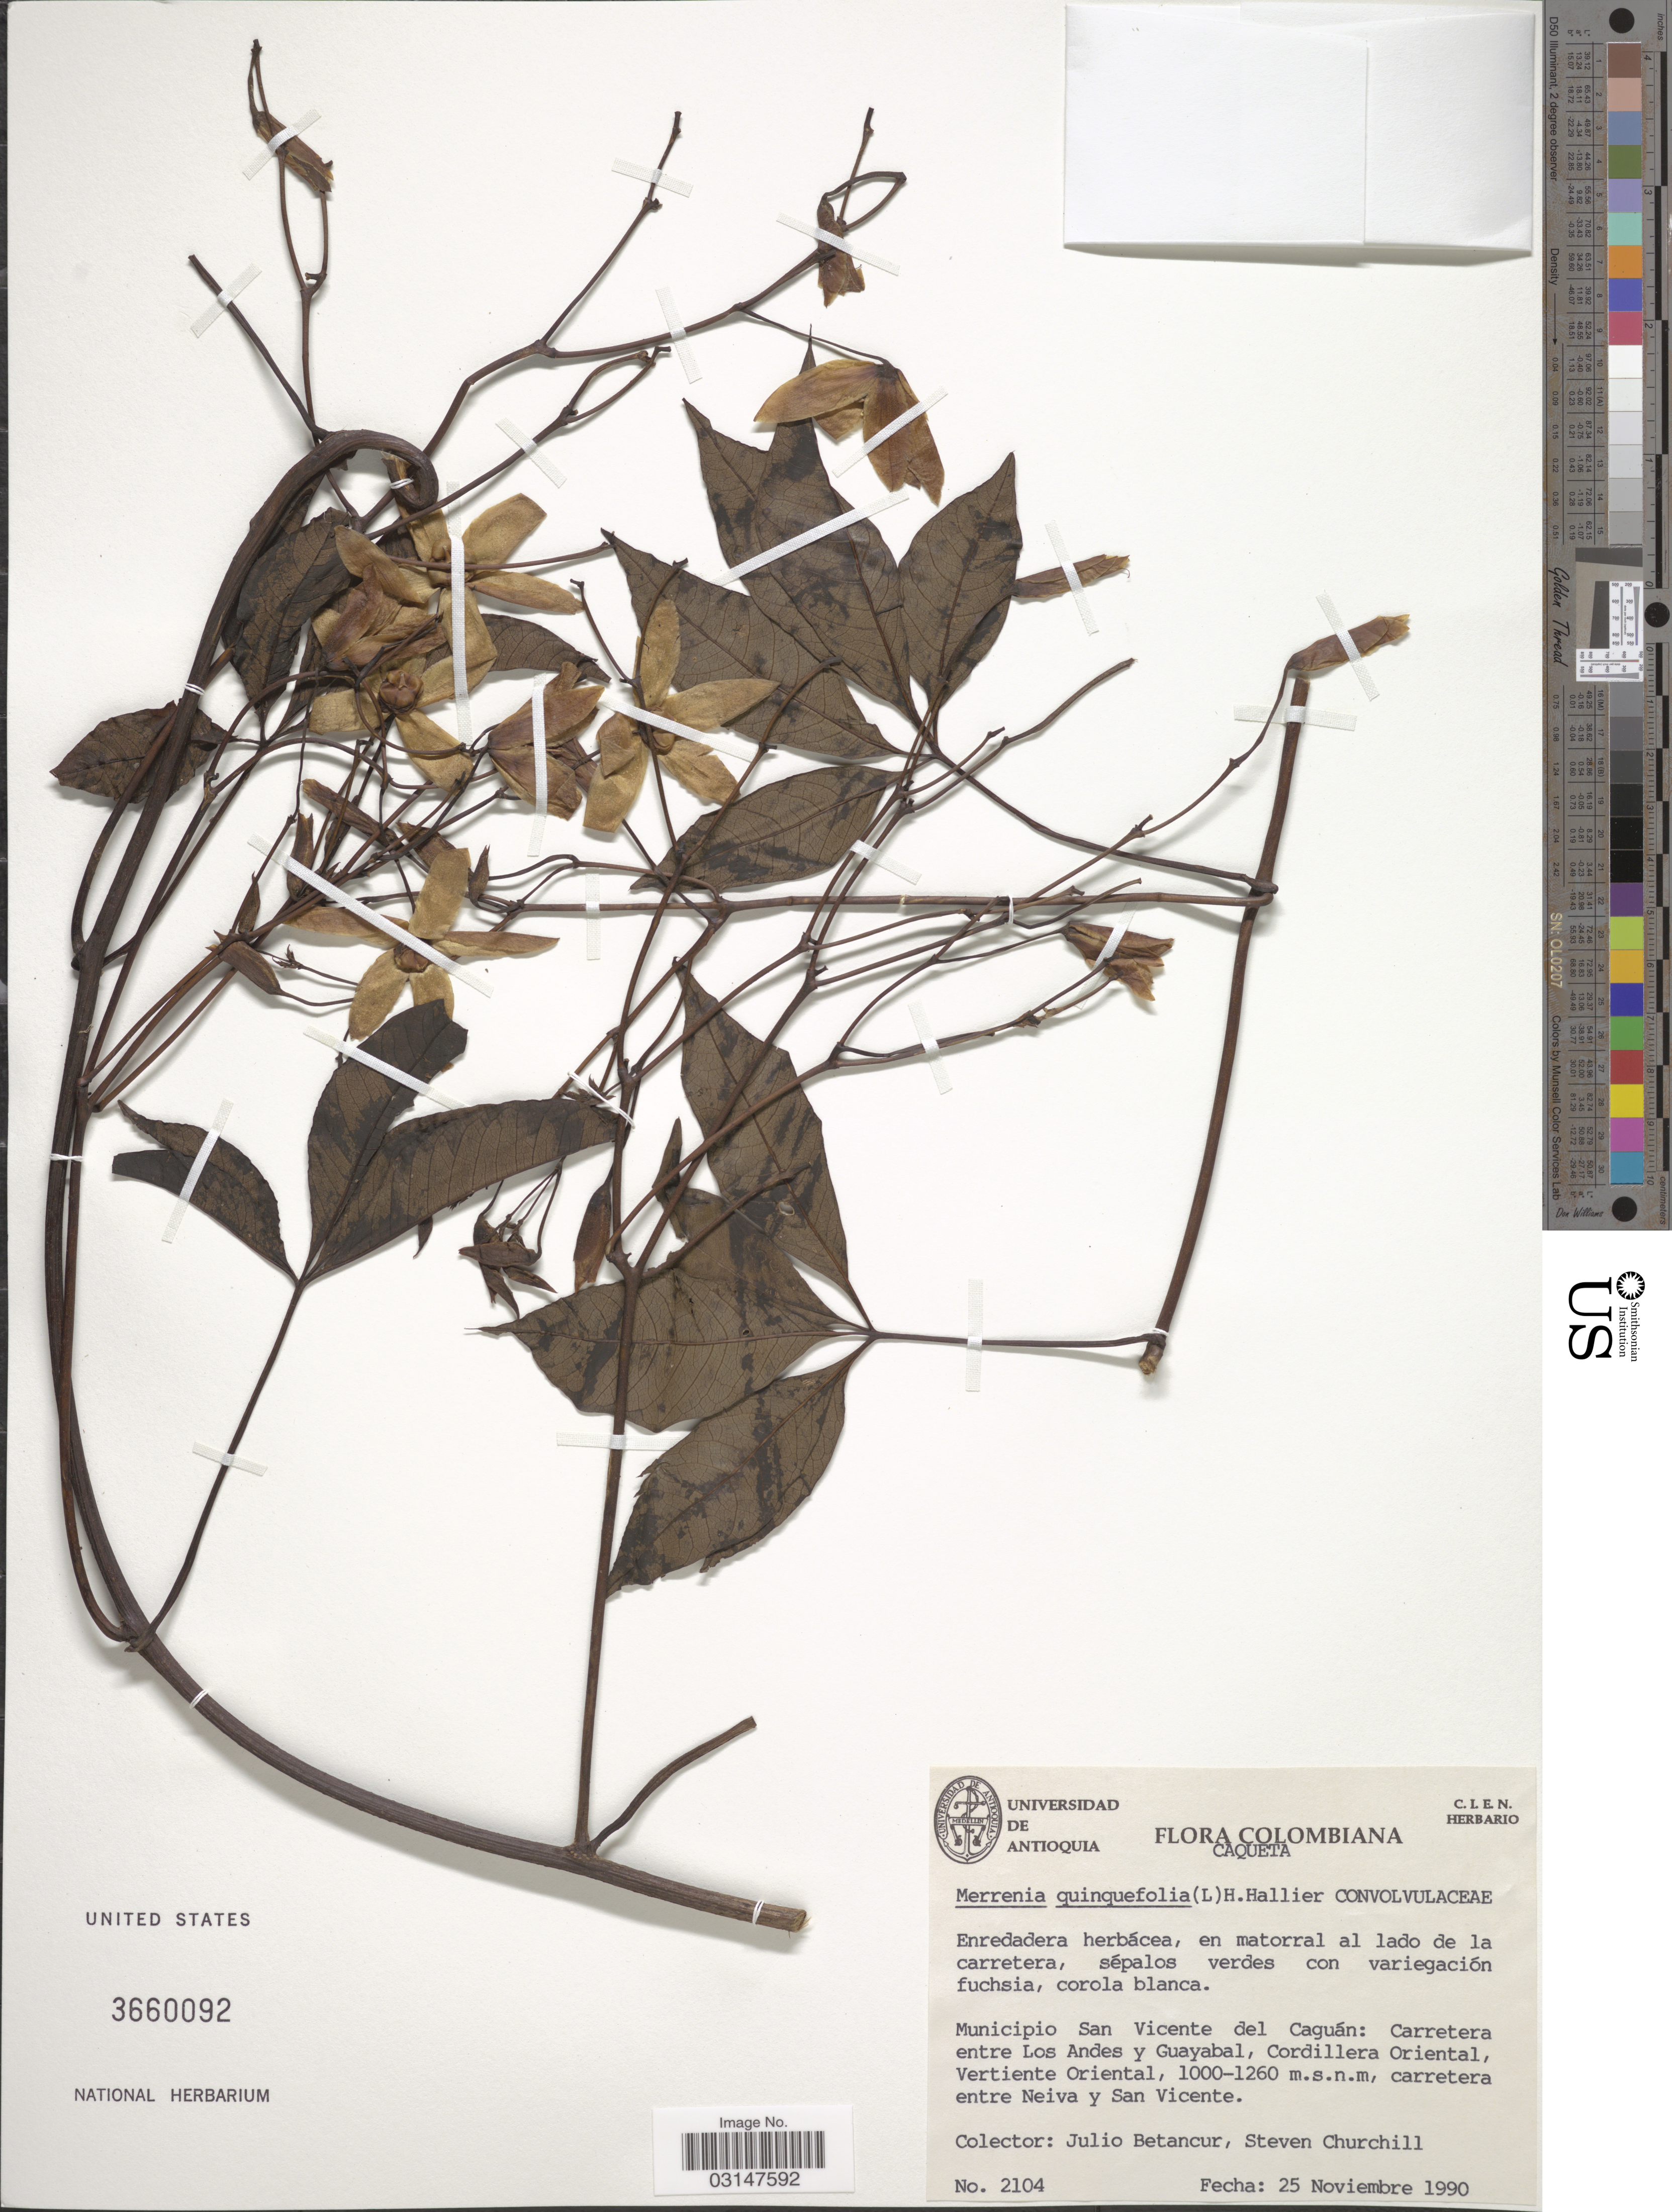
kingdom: Plantae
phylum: Tracheophyta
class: Magnoliopsida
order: Solanales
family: Convolvulaceae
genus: Distimake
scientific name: Distimake macrocalyx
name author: (Ruiz & Pav.) A. R. Simões & Staples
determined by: Strong, Mark T., (BOT), Smithsonian Institution - National Museum of Natural History (UNITED STATES)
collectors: J. Betancur & S. Churchill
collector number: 2104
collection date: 1990-11-25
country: Colombia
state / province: Caquetá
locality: Municipio San Vicente del Caguán: Carretera entre Los Andes y Guayabal, Cordillera Oriental, Vertiente Oriental, carretera entre Neiva y San Vicente.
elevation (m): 1000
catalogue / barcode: US 3660092